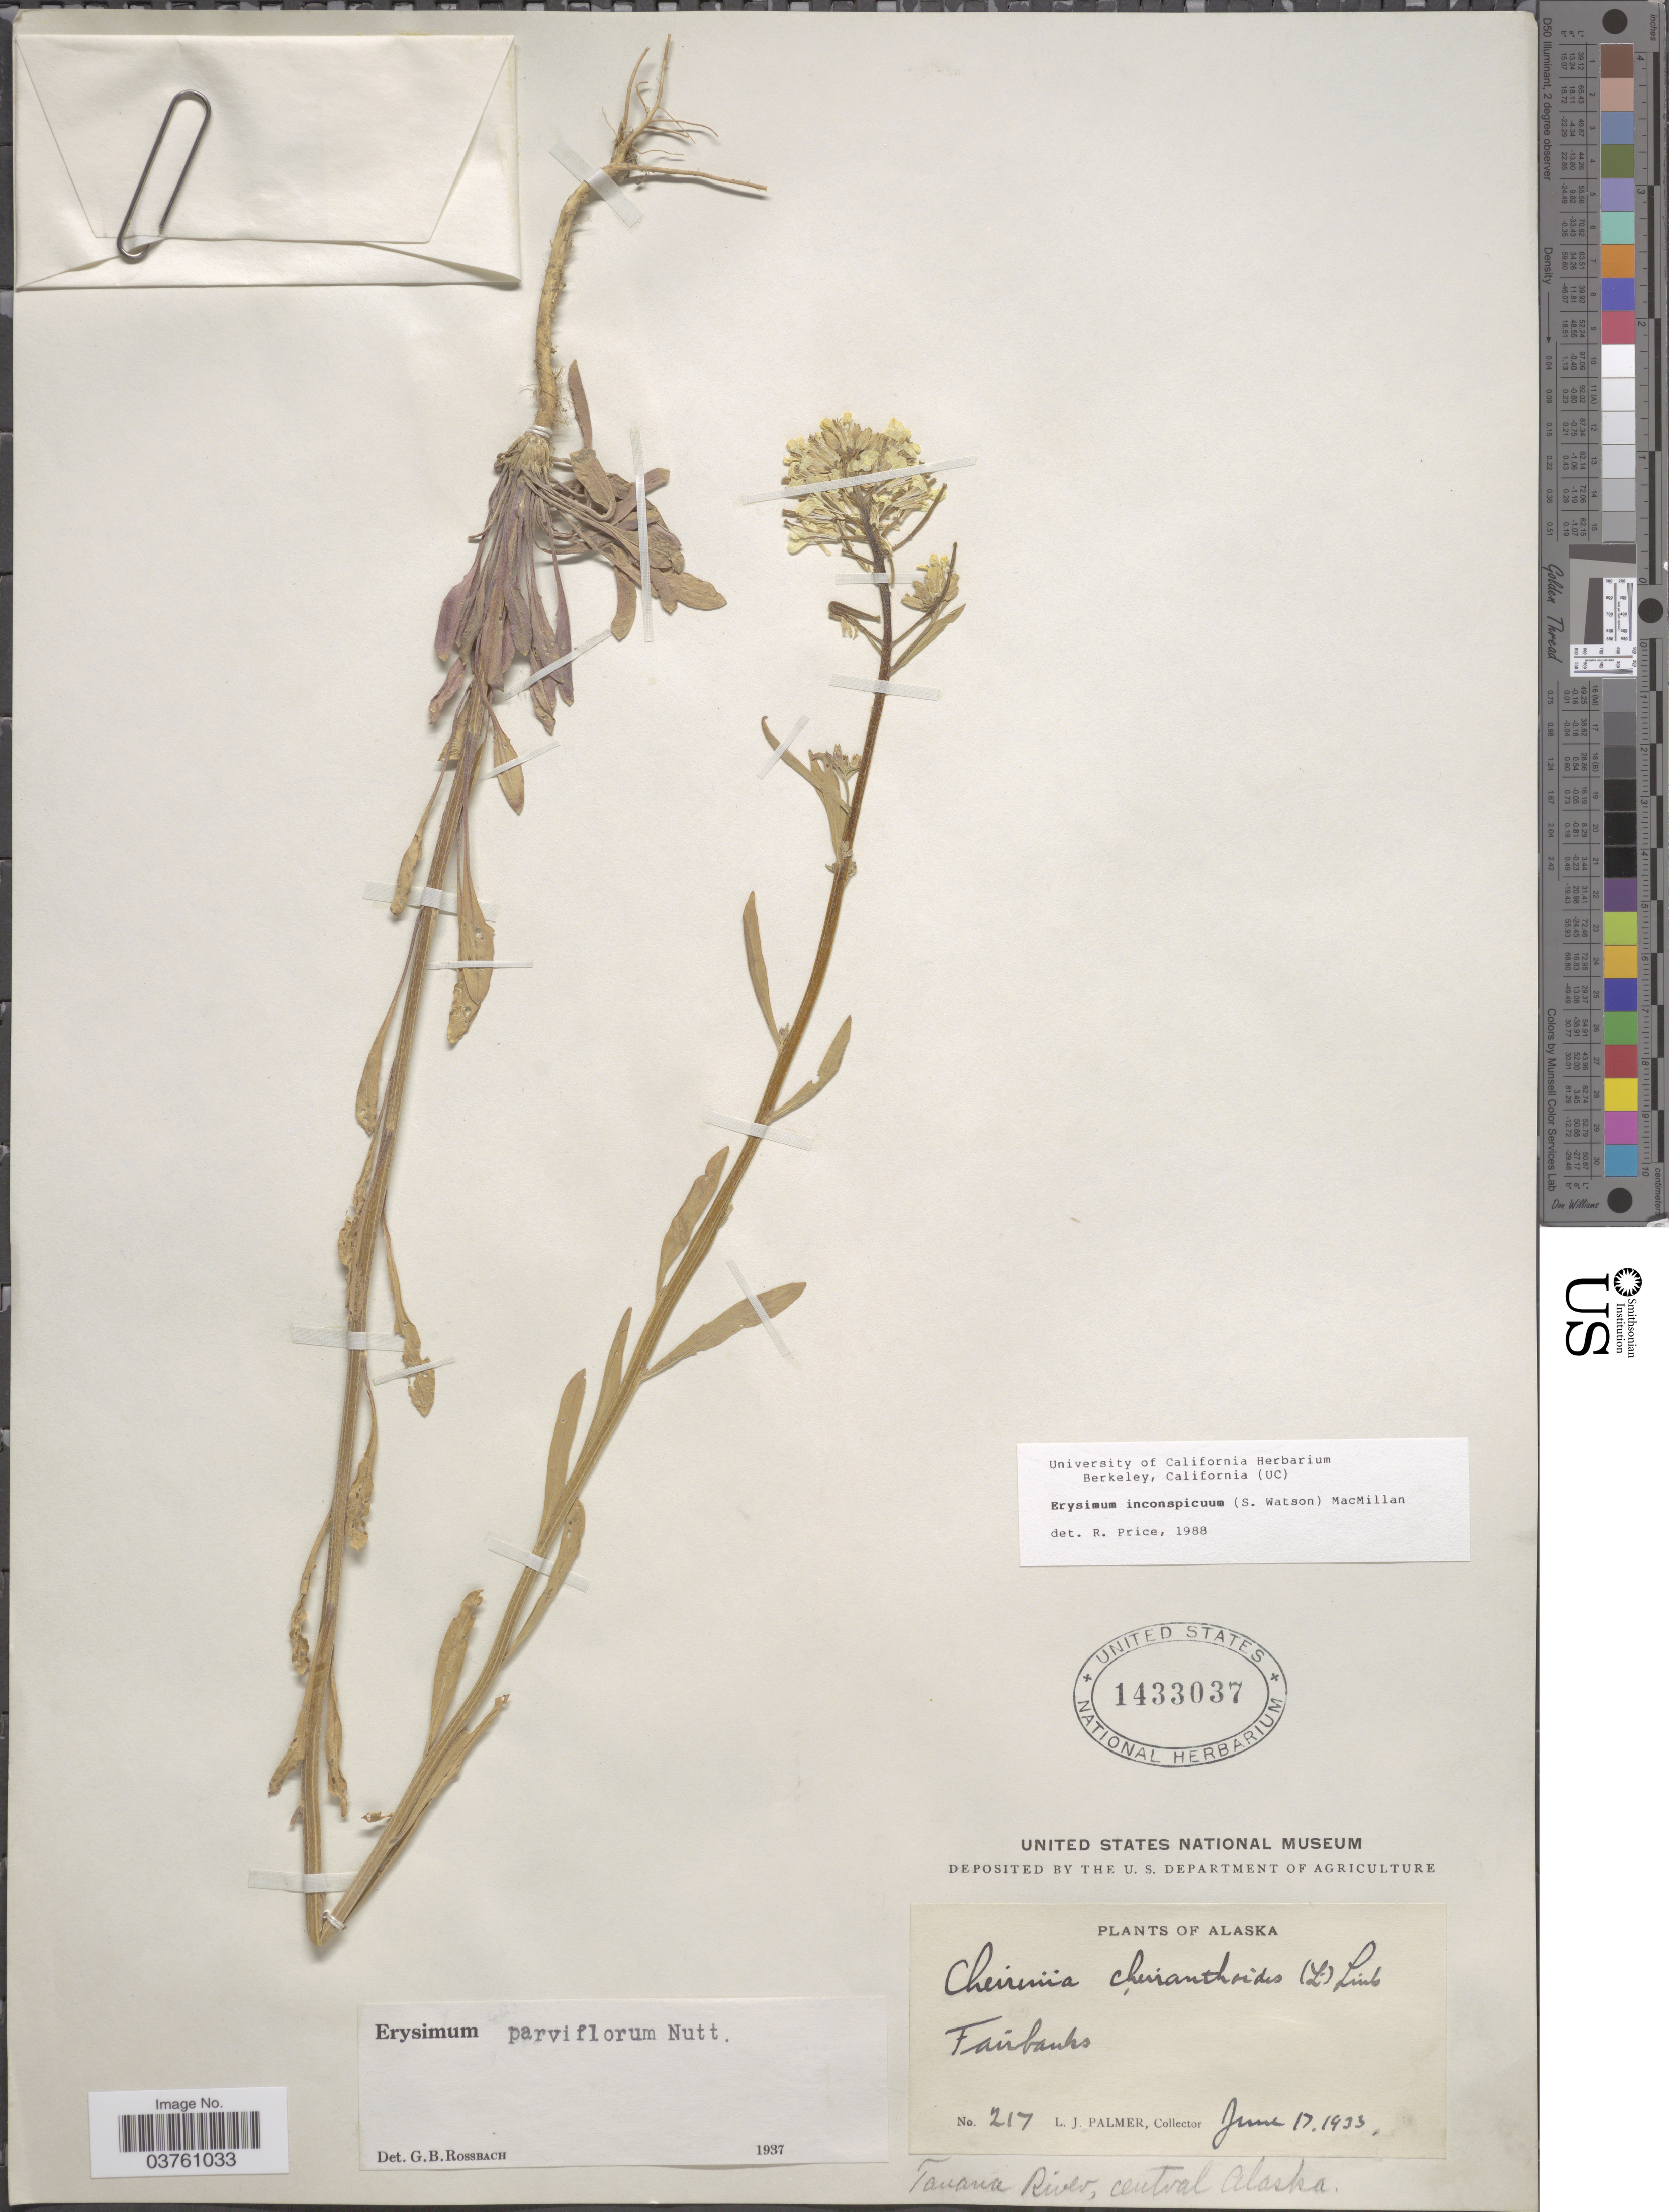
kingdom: Plantae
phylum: Tracheophyta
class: Magnoliopsida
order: Brassicales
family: Brassicaceae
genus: Erysimum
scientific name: Erysimum inconspicuum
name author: (S. Watson) MacMill.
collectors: L. J. Palmer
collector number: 217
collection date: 1933-06-17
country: United States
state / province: Alaska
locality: Fairbanks. Tanana River, Central Alaska.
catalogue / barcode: US 1433037